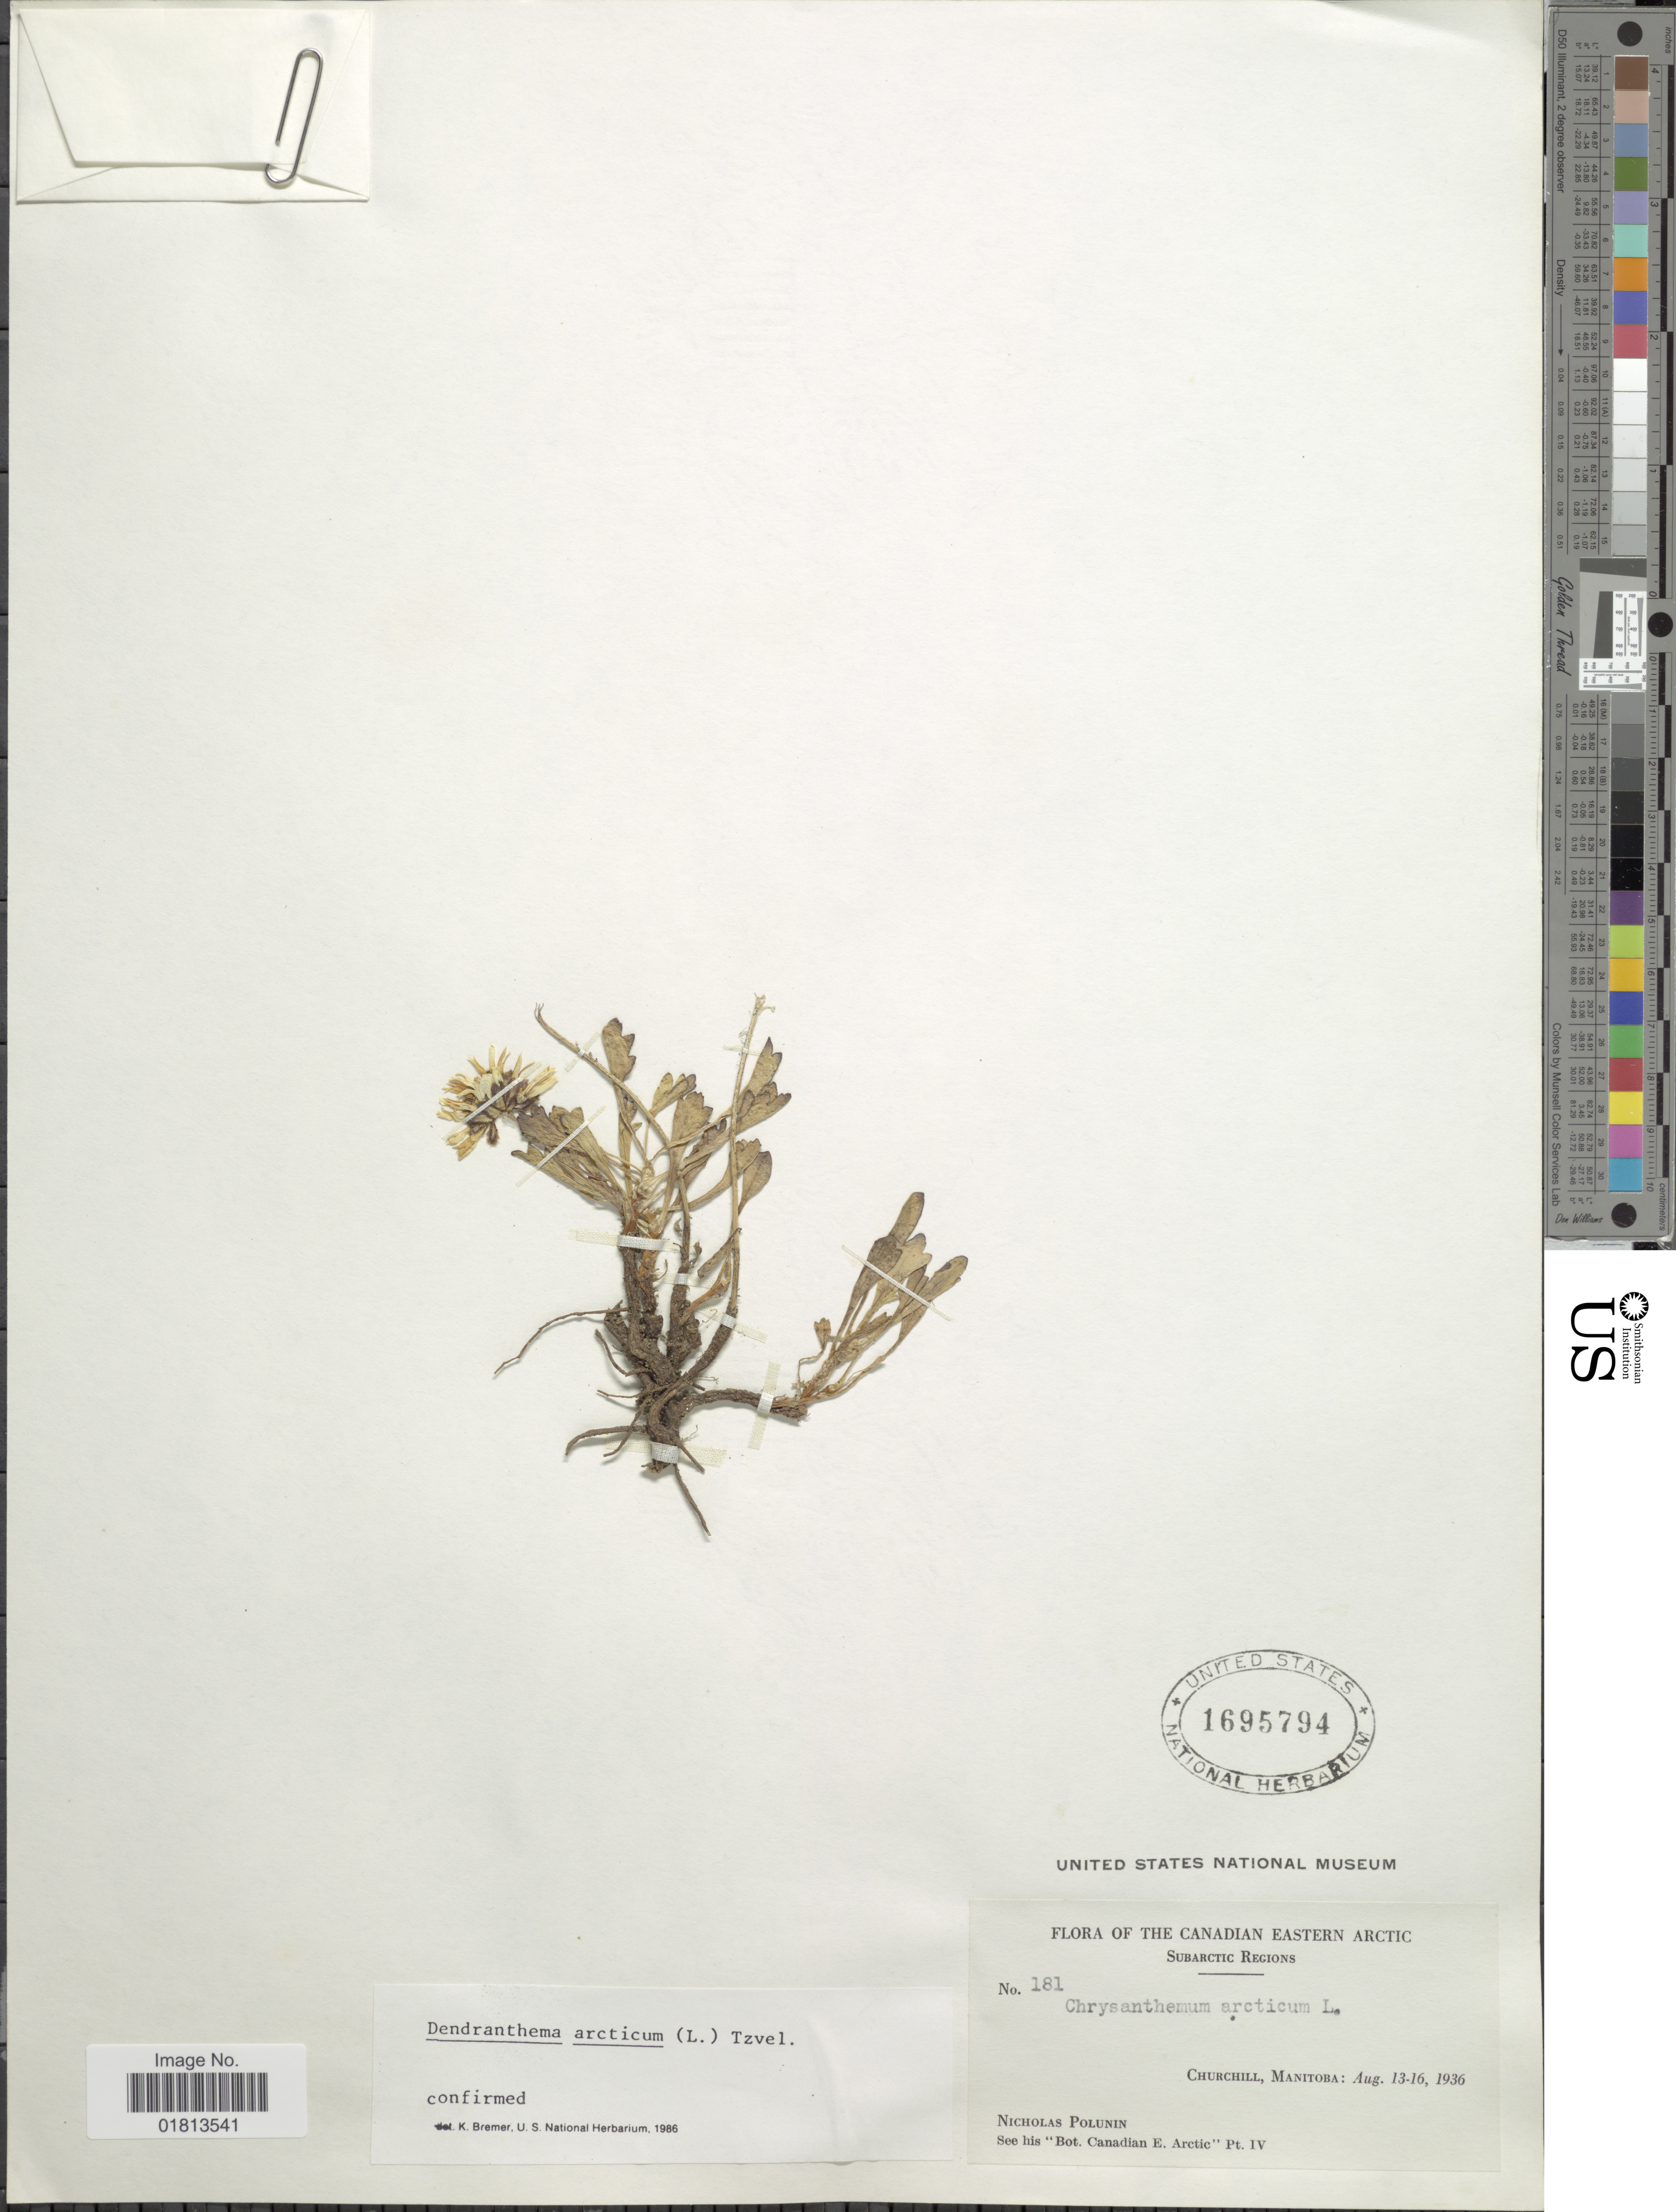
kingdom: Plantae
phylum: Tracheophyta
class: Magnoliopsida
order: Asterales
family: Asteraceae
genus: Dendranthema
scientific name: Dendranthema arcticum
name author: (L.) Tzvelev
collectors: N. V. Polunin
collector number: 181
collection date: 1936-08-13/1936-08-16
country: Canada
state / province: Manitoba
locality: The Canadian Eastern Arctic, Subarctic Regions, Churchill, Manitoba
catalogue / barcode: US 1695794